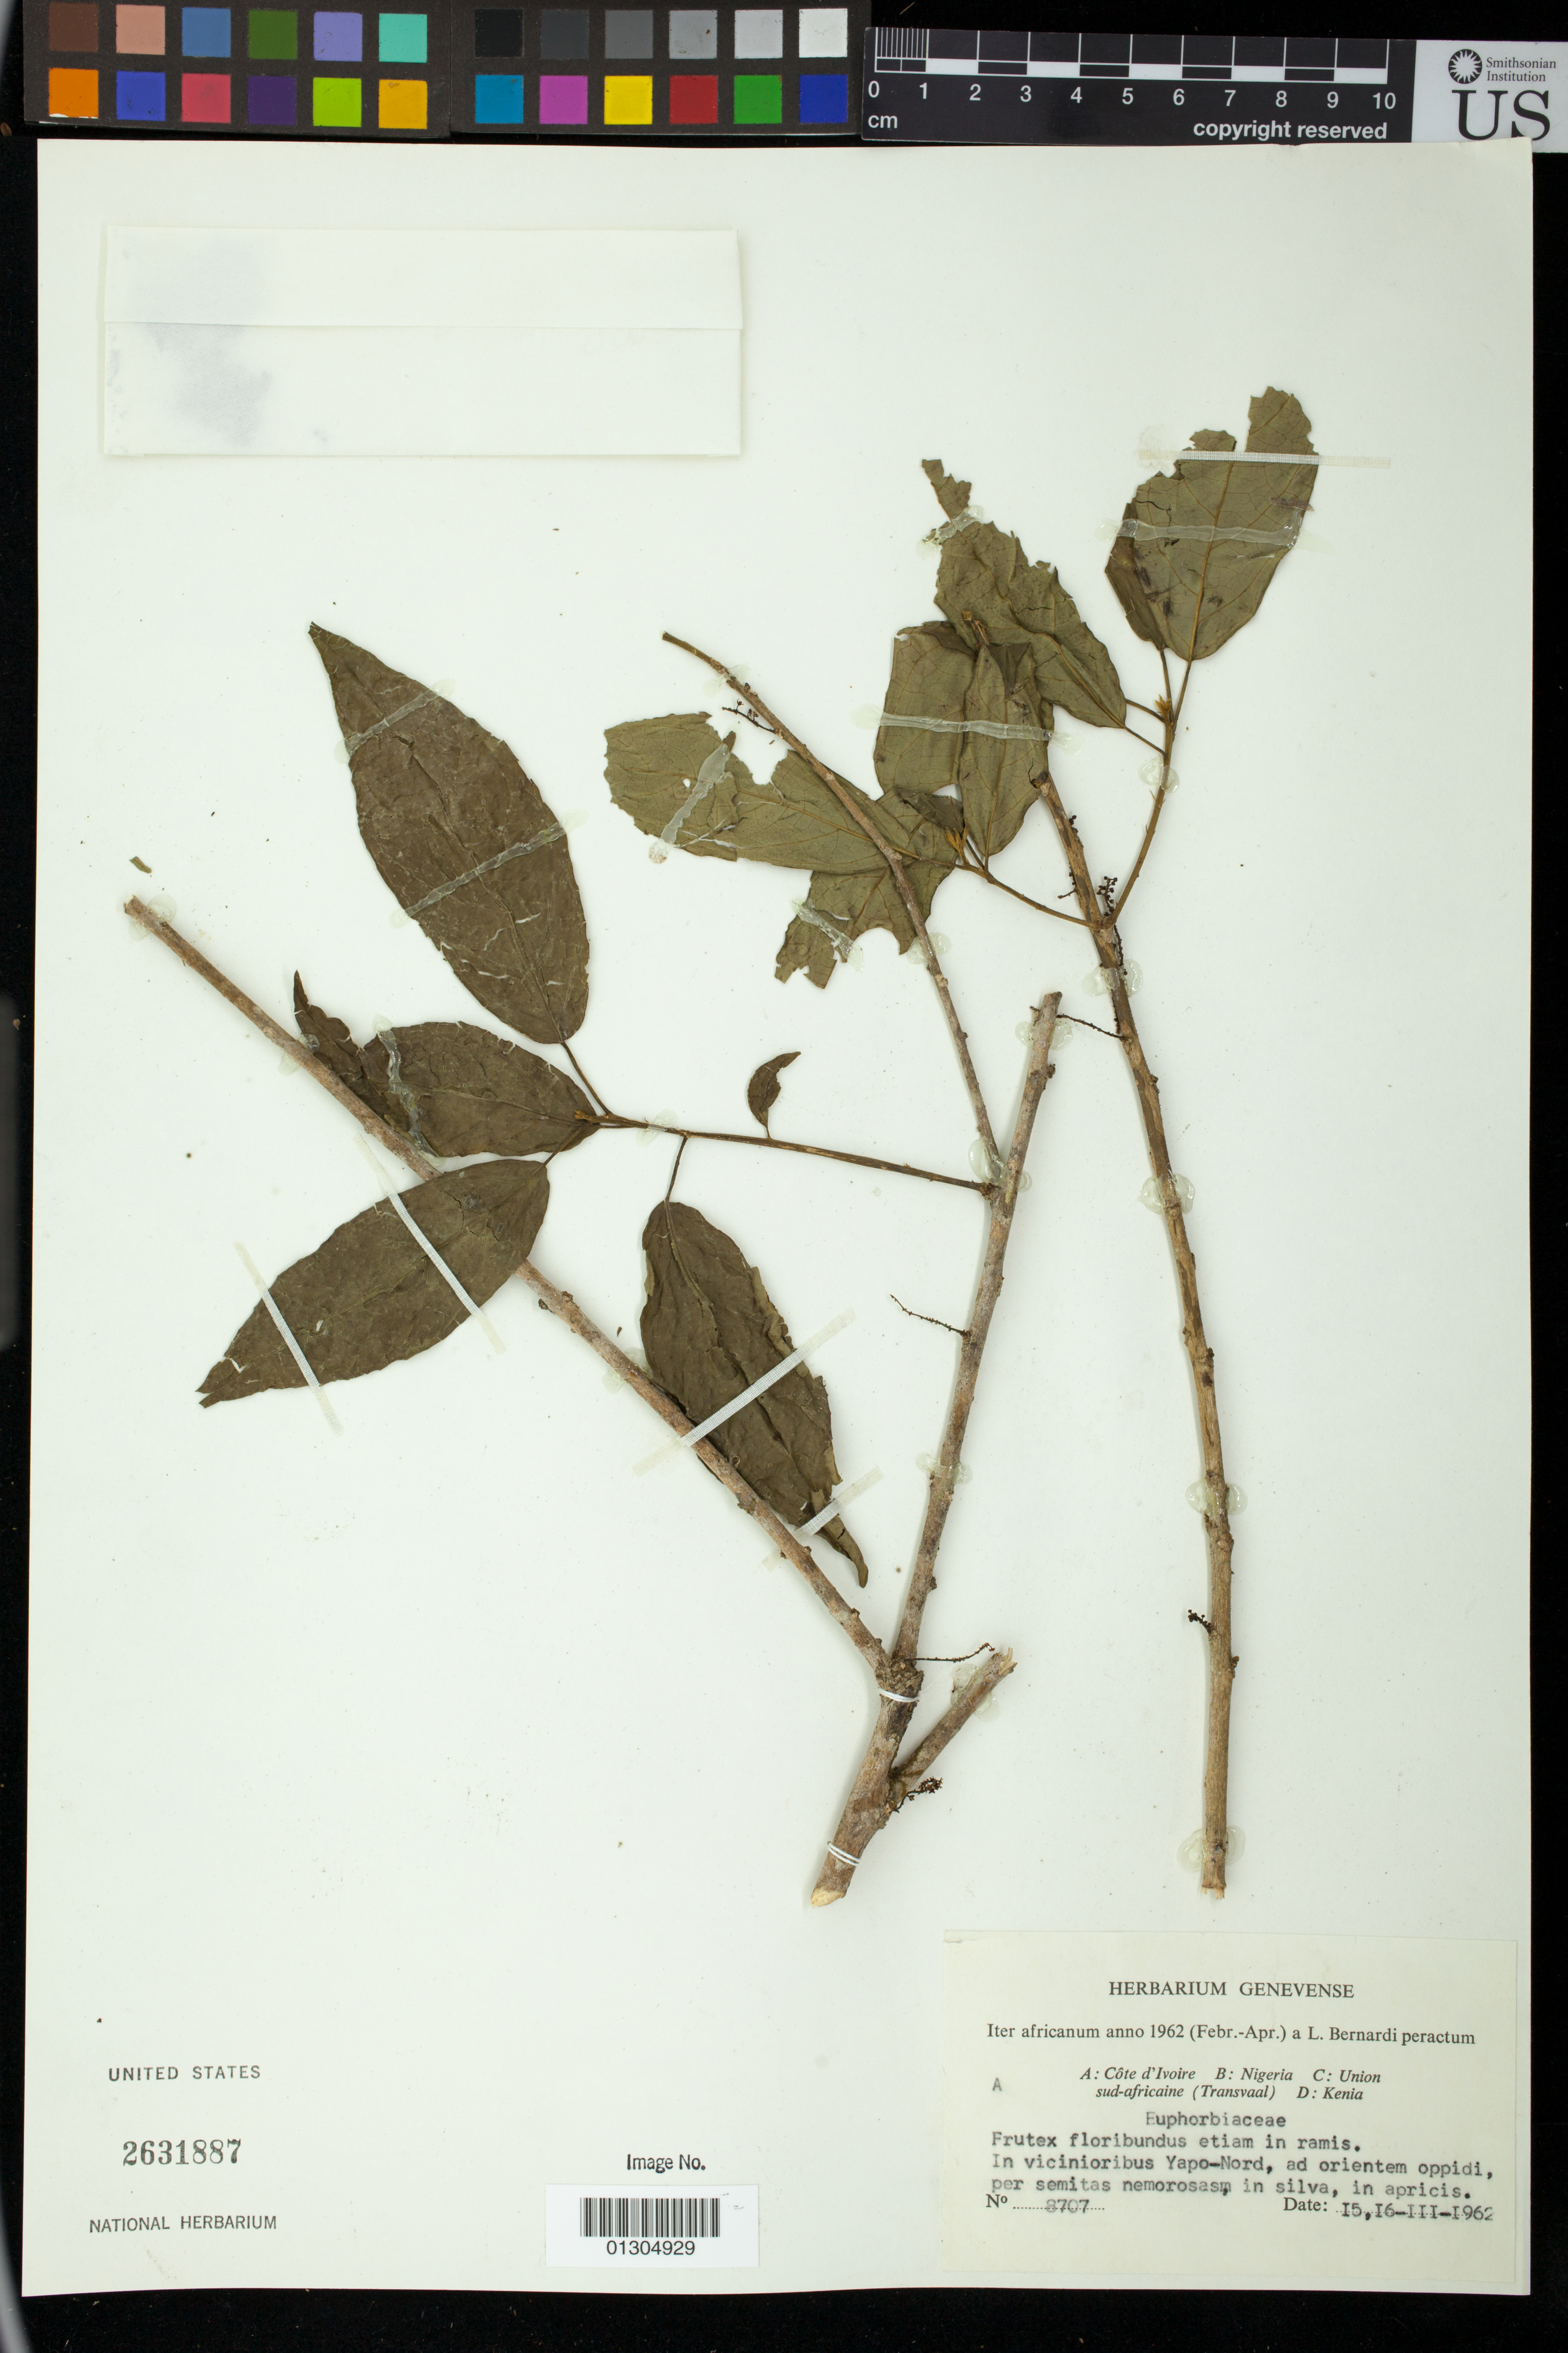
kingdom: Plantae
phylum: Tracheophyta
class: Magnoliopsida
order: Malpighiales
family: Euphorbiaceae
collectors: L. Bernardi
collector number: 8707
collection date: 1962-03-15/1962-03-16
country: Ivory Coast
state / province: Lagunes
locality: In viciniorbibus Yapo-Nord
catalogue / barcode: US 2631887